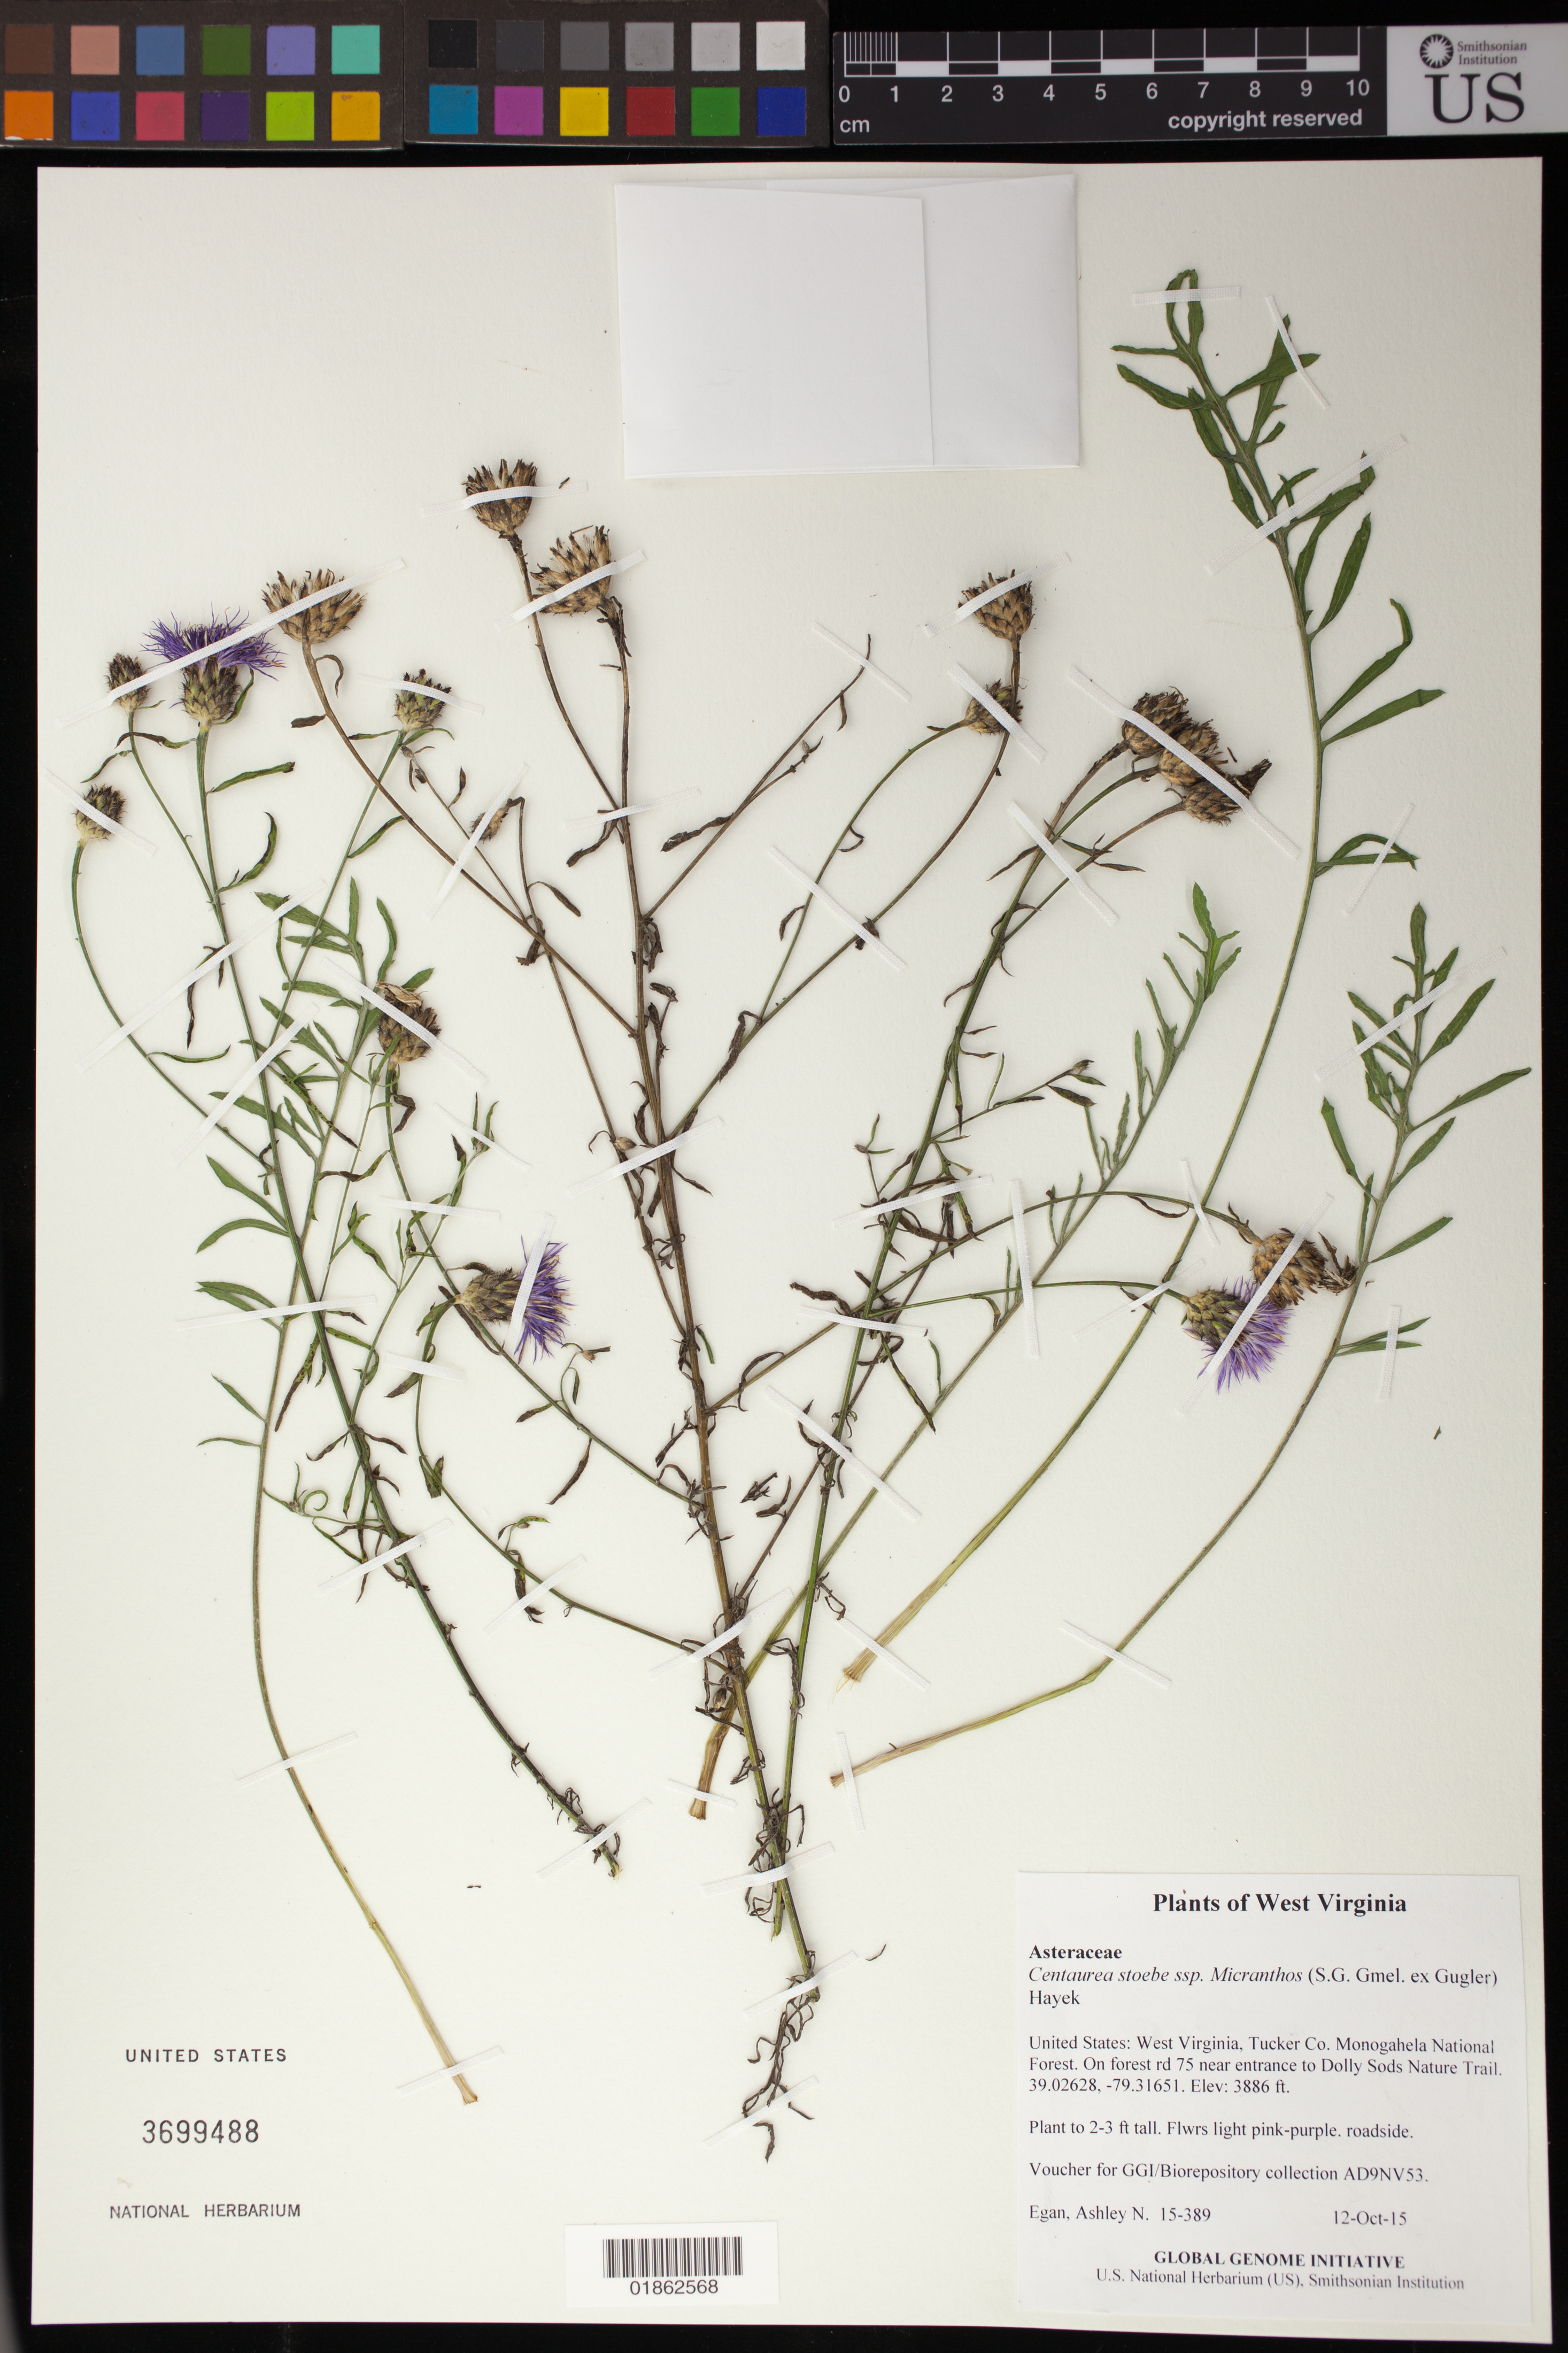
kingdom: Plantae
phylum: Tracheophyta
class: Magnoliopsida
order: Asterales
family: Asteraceae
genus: Centaurea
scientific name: Centaurea stoebe subsp. micranthos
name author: (S.G. Gmel. ex Gugler) Hayek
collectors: A. N. Egan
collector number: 15-389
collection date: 2015-10-12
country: United States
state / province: West Virginia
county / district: Tucker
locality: Monogahela National Forest. On forest rd 75 near entrance to Dolly Sods Nature Trail.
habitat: roadside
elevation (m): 1184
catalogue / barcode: US 3699488